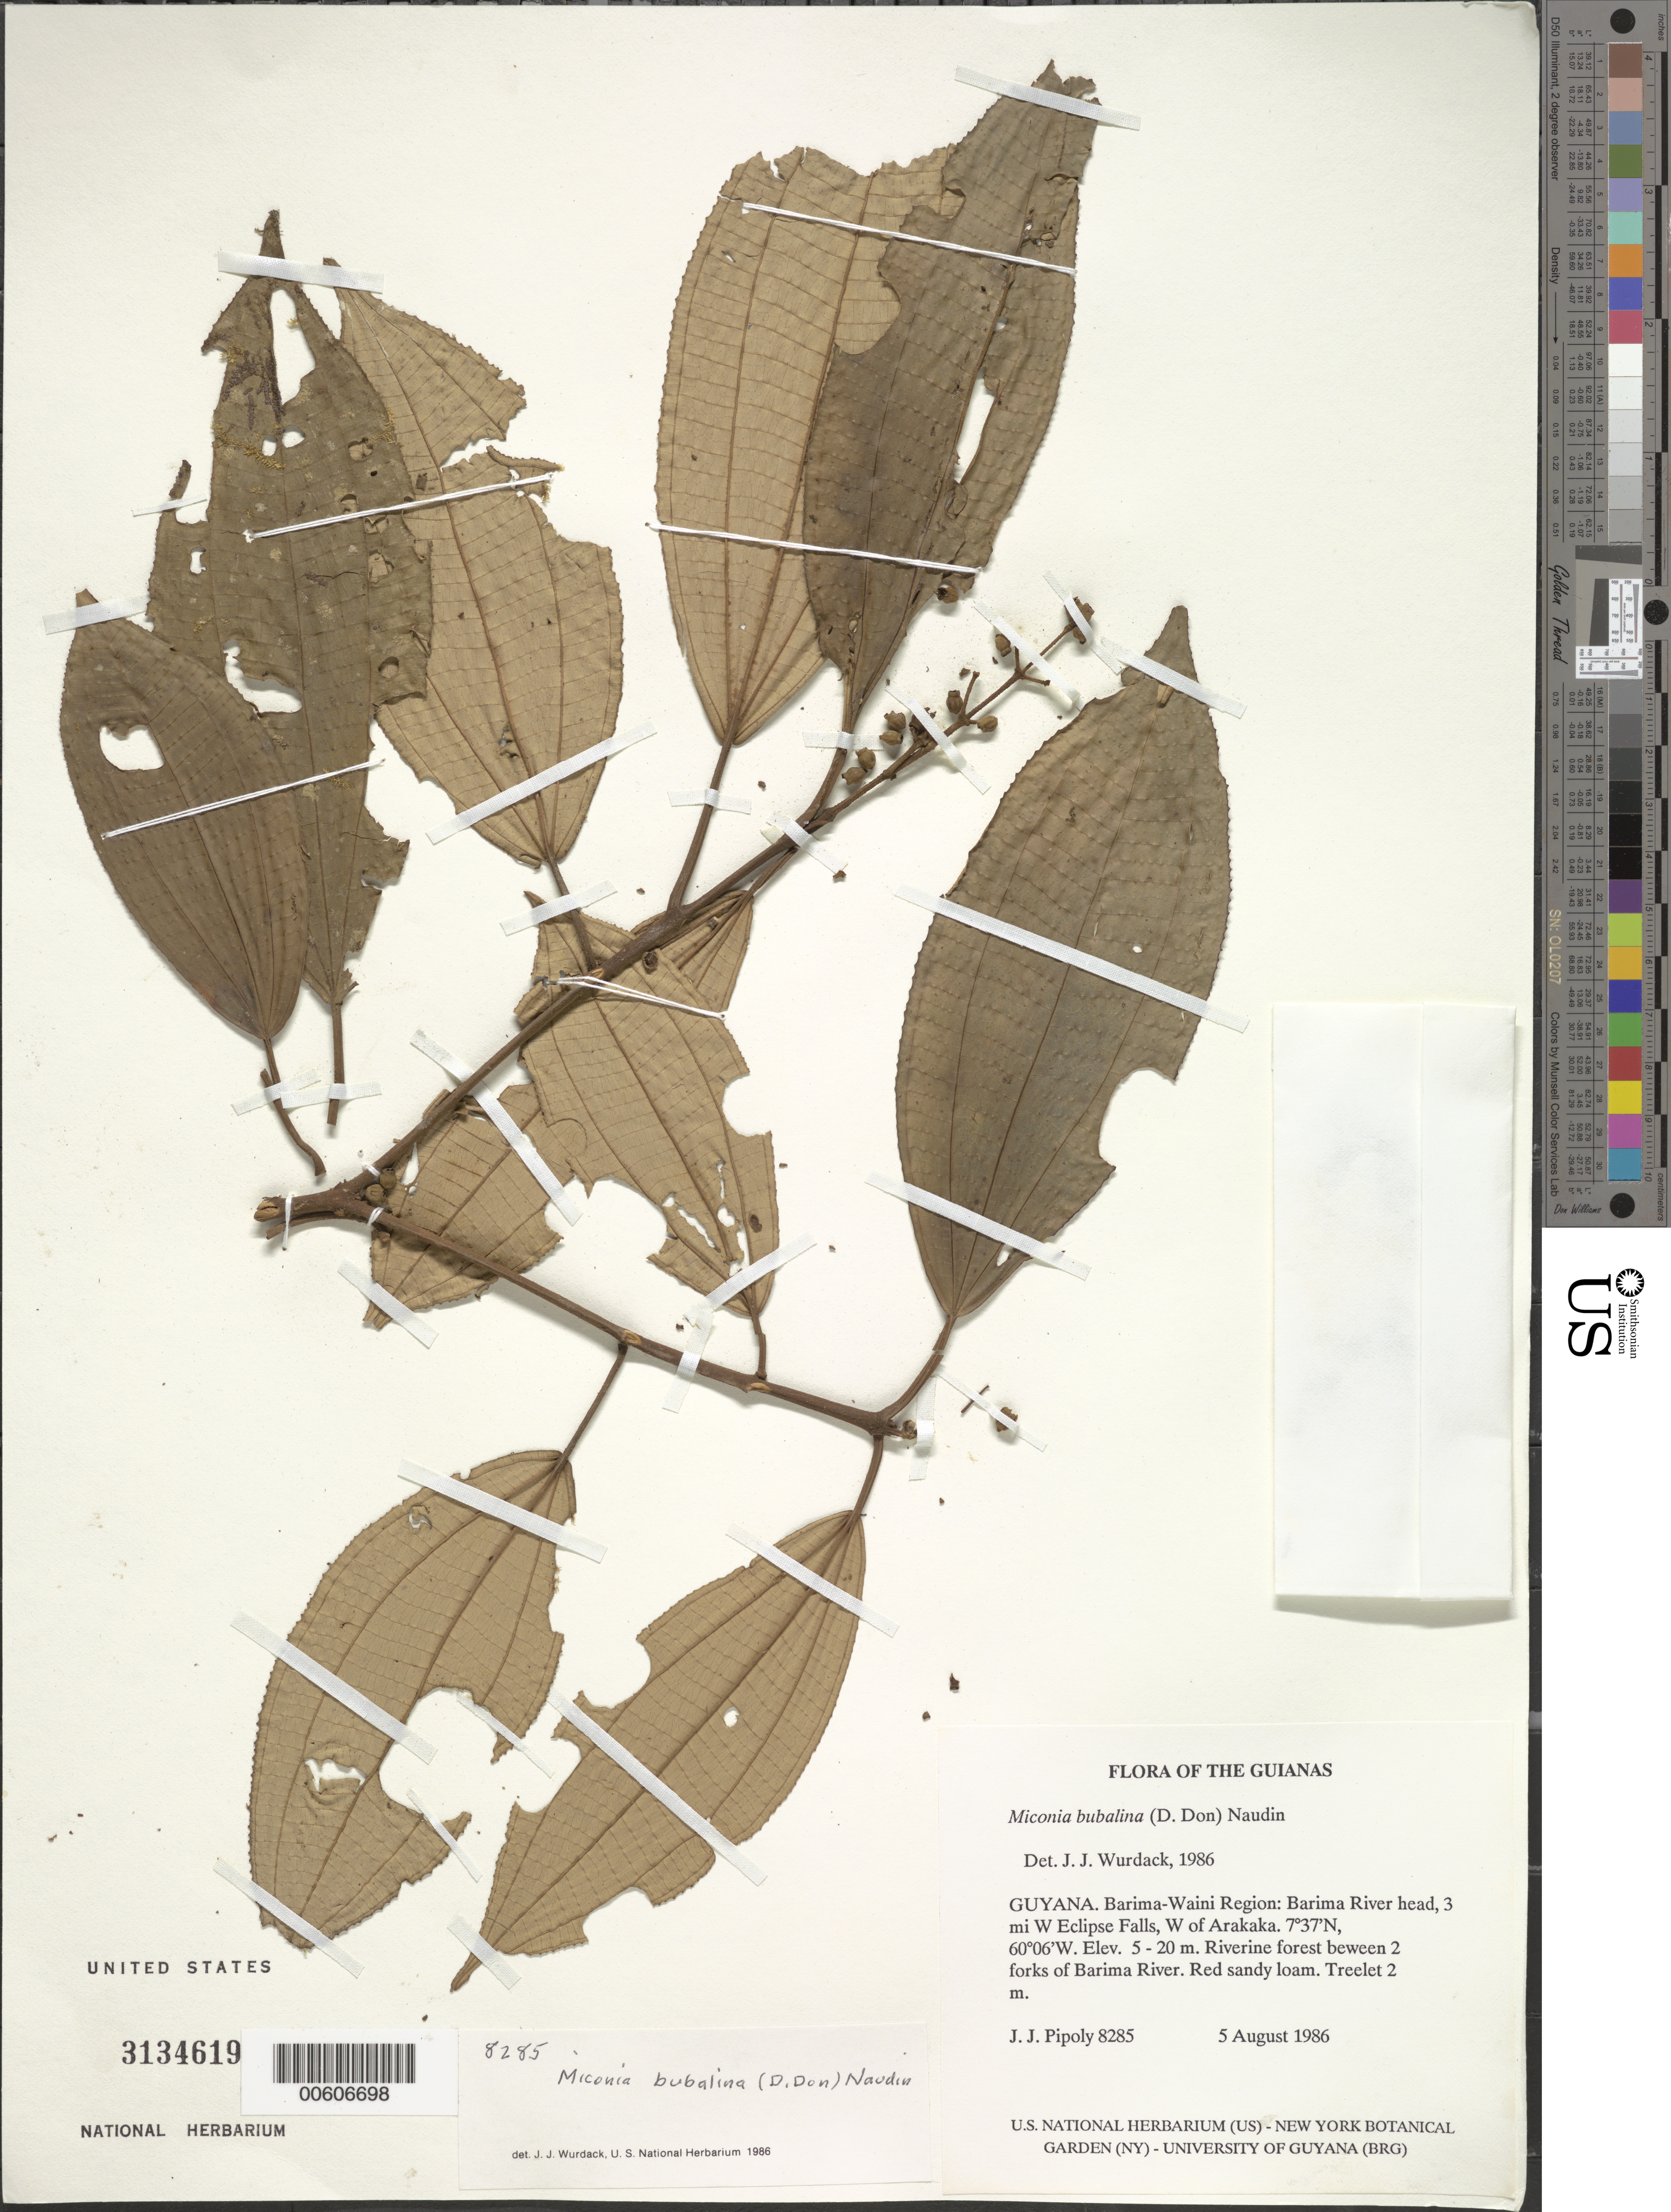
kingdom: Plantae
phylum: Tracheophyta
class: Magnoliopsida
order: Myrtales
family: Melastomataceae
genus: Miconia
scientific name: Miconia bubalina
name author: Naudin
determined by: Wurdack, John J., (US), US (UNITED STATES)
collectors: J. J. Pipoly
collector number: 8285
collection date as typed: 5 August 1986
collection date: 1986-08-05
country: Guyana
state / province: Barima-Waini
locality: Barima River head; 3 mi W Eclipse Falls, W of Arakaka, between 2 forks of Barima River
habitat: Riverine forest. Red sandy loam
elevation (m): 5